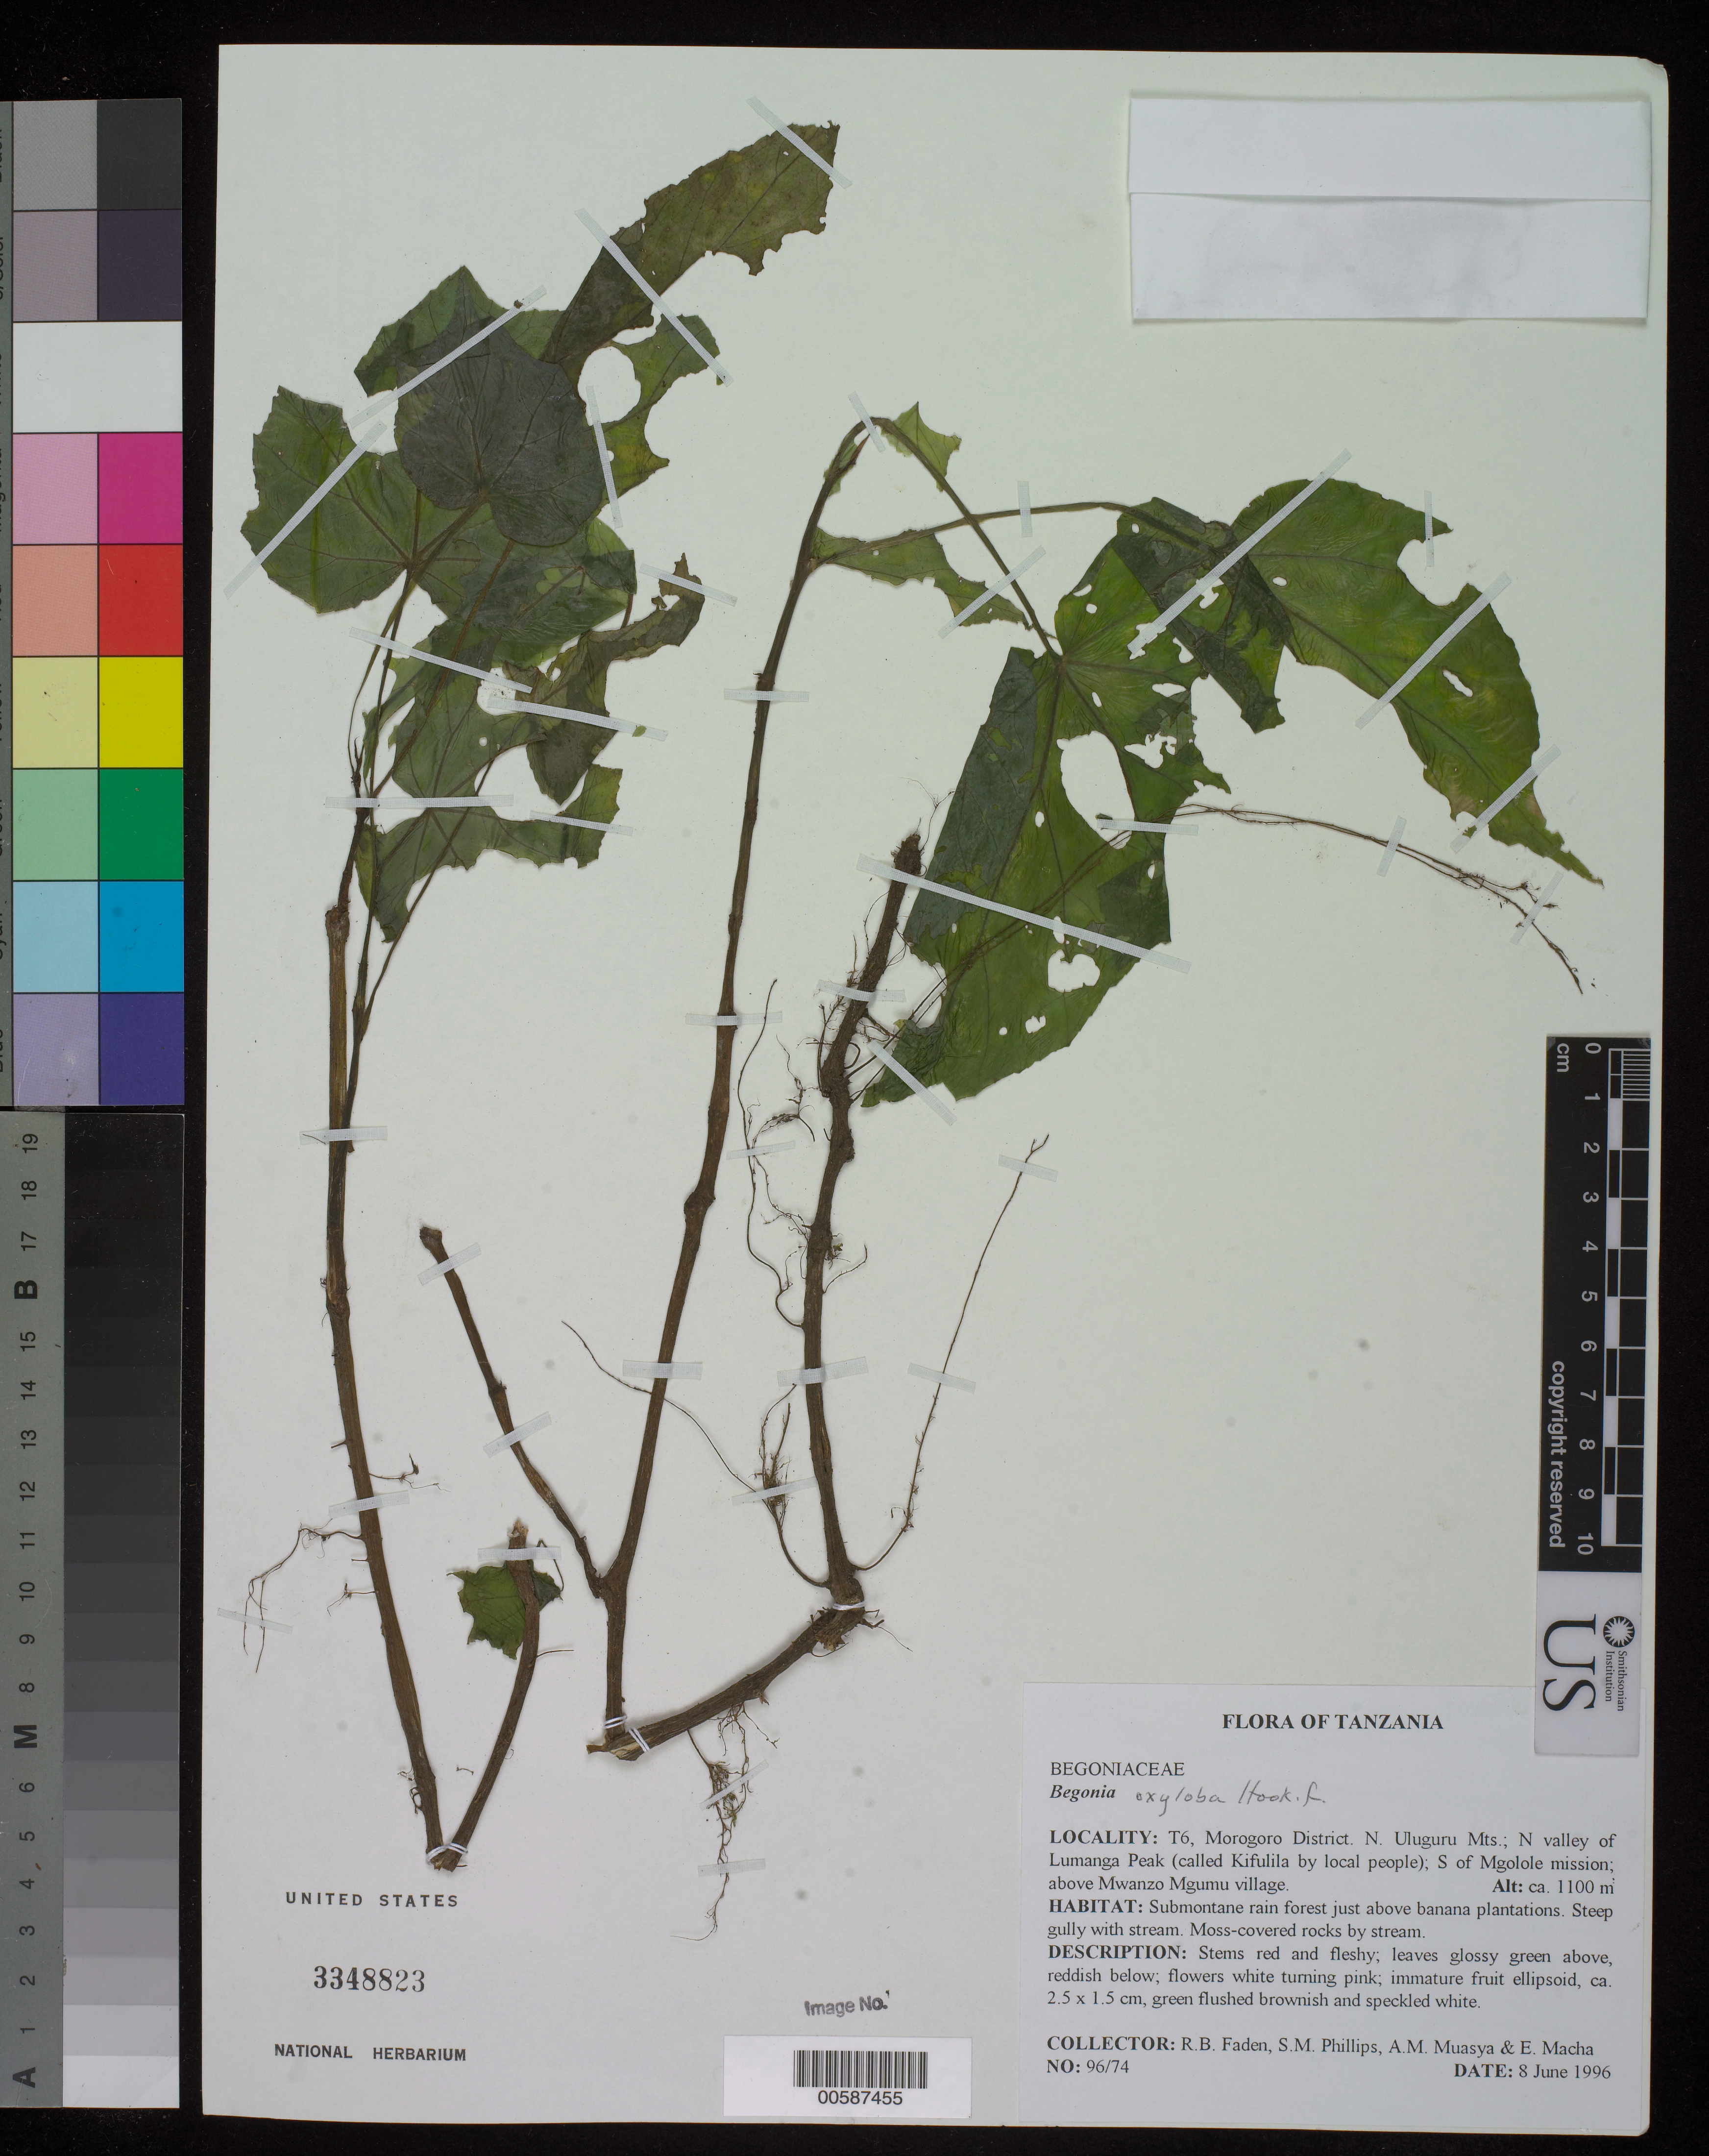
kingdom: Plantae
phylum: Tracheophyta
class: Magnoliopsida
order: Cucurbitales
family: Begoniaceae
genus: Begonia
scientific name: Begonia oxyloba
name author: Welw. ex Hook. f.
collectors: R. B. Faden, S. M. Phillips, A. Muasya & E. Macha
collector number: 96/74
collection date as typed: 08 Jun 1996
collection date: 1996-06-08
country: Tanzania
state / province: Morogoro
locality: T6, uluguru mts., n valley of lumanga peak, s of magolole mission, above mwanzo mgumu village.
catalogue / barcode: US 3348823